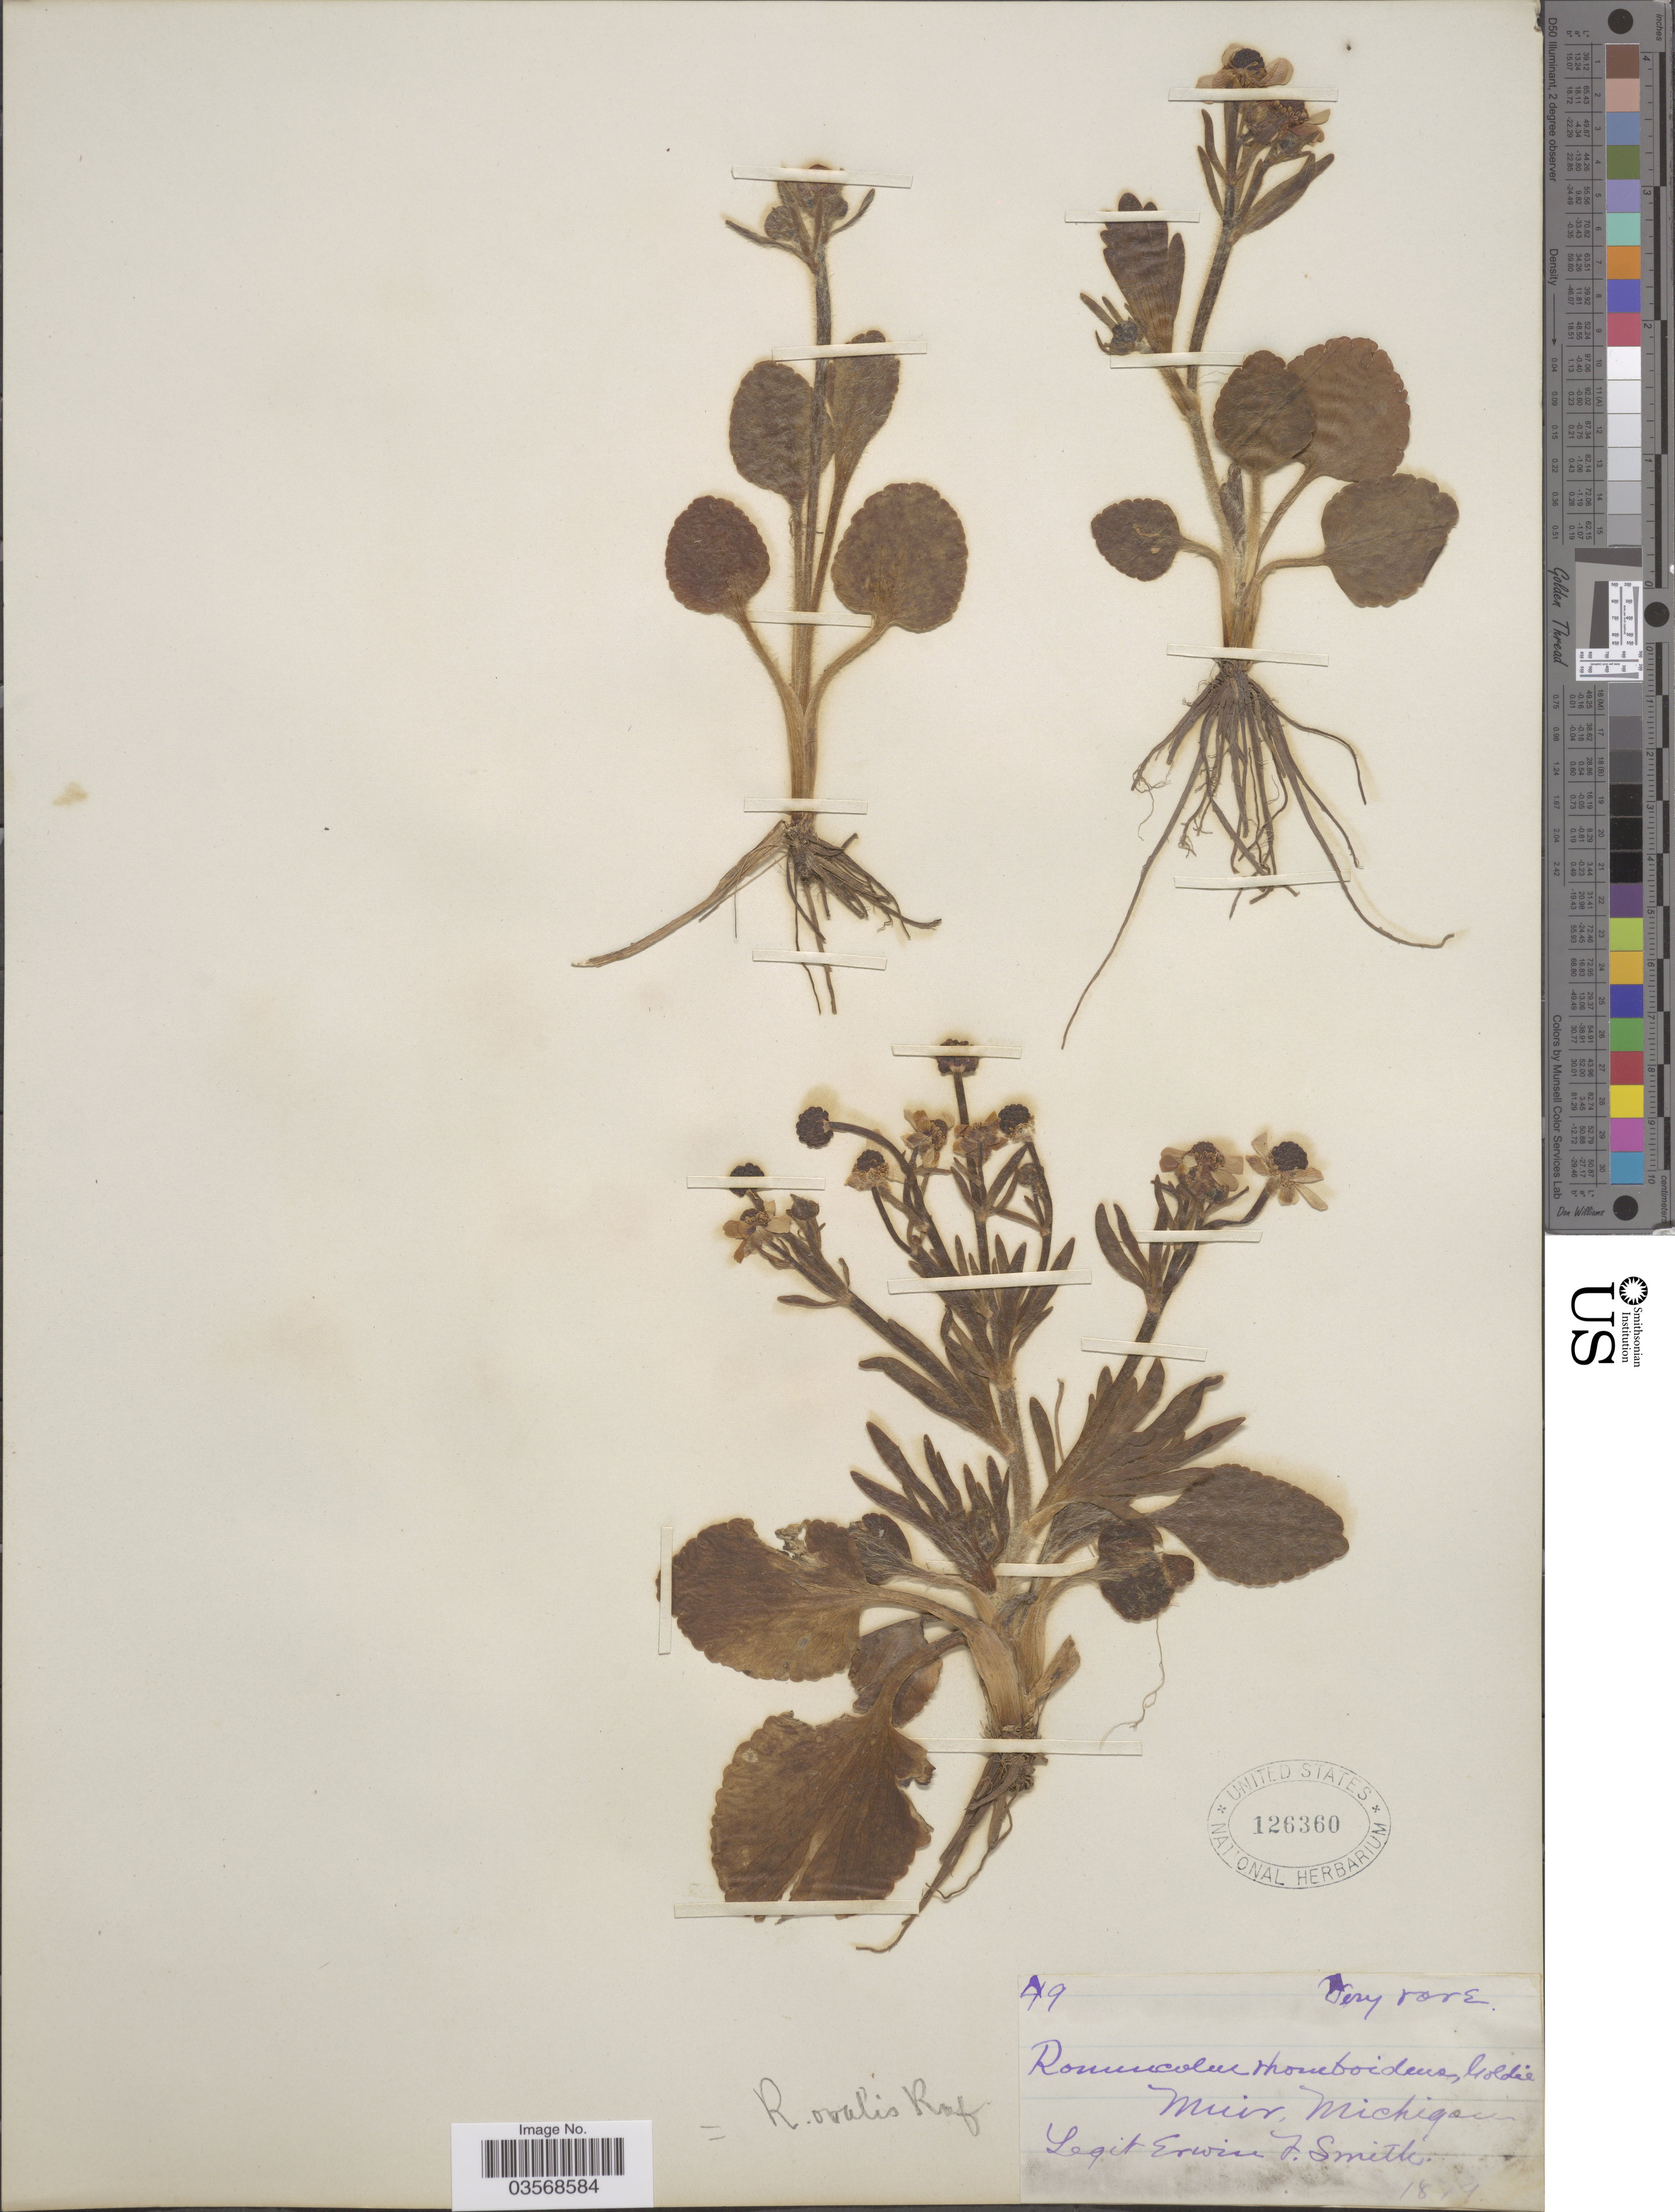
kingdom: Plantae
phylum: Tracheophyta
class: Magnoliopsida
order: Ranunculales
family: Ranunculaceae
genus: Ranunculus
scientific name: Ranunculus ovalis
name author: Raf.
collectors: E. F. Smith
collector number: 49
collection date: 1819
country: United States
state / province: Michigan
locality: Muir.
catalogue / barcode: US 126360